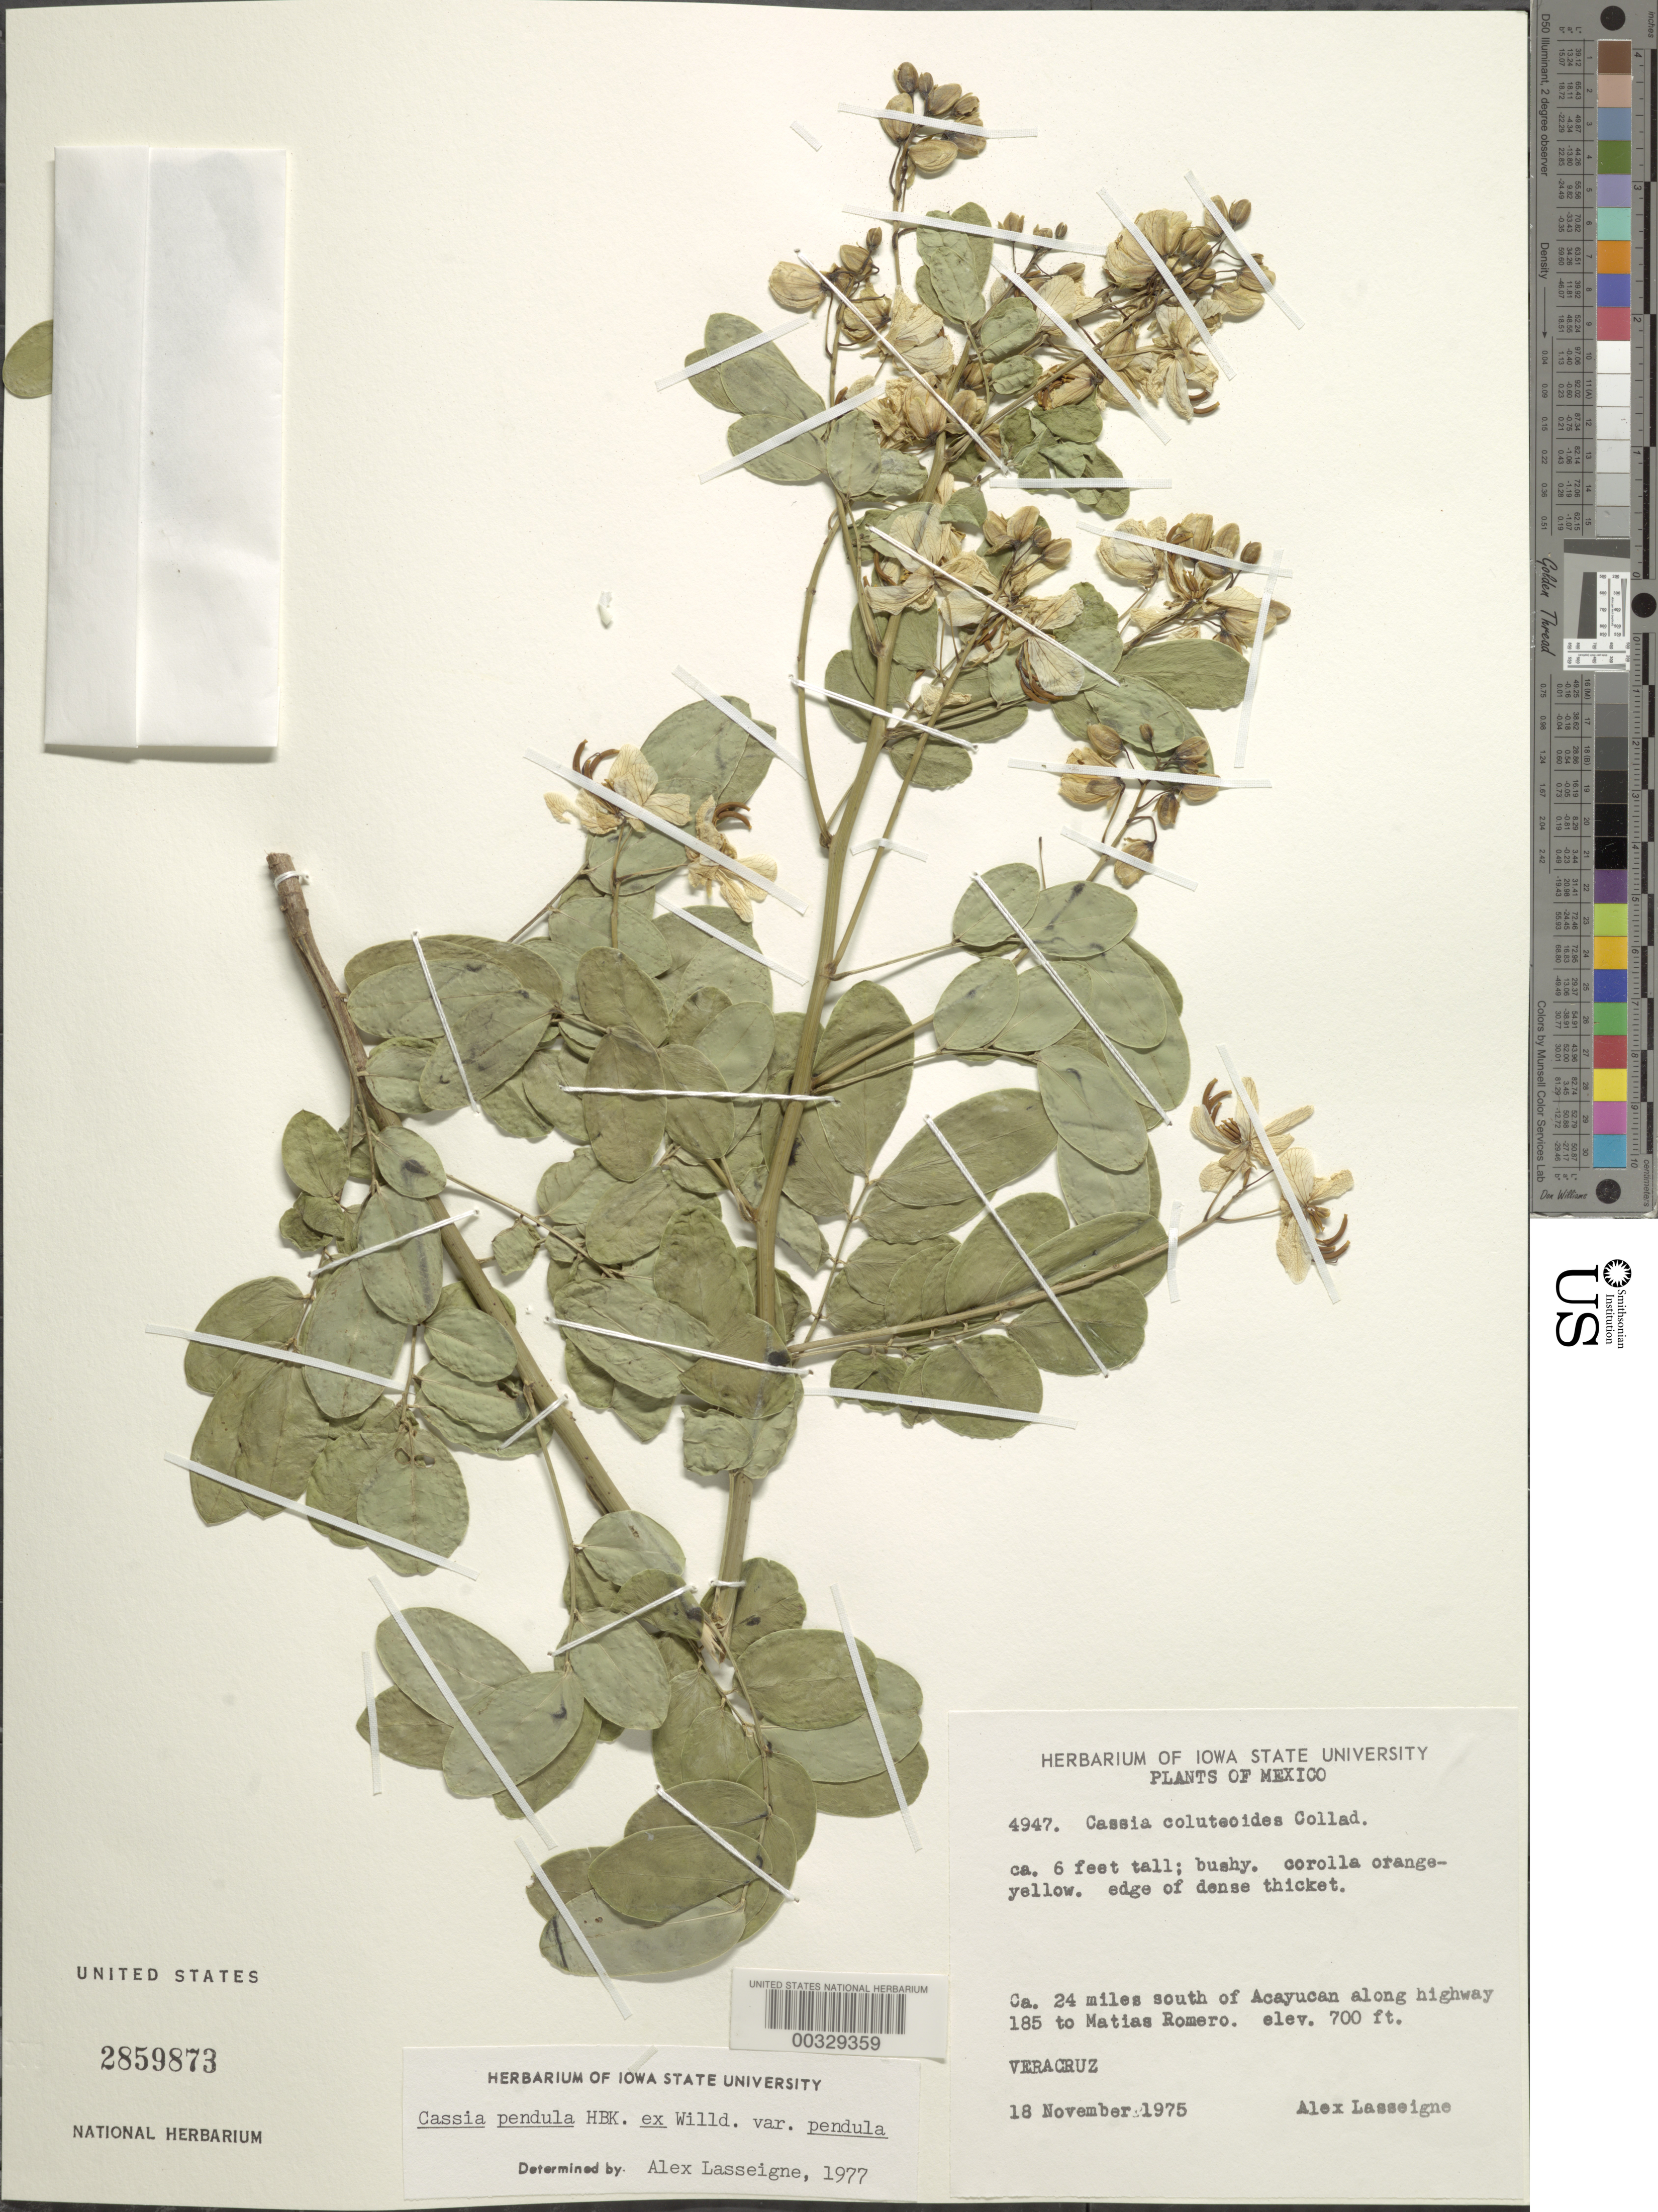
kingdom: Plantae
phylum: Tracheophyta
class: Magnoliopsida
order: Fabales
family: Fabaceae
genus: Senna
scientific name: Senna pendula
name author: (Humb. & Bonpl. ex Willd.) H.S. Irwin & Barneby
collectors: A. Lasseigne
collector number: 4947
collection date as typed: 18 Nov 1975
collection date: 1975-11-18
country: Mexico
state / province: Veracruz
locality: Ca 24 mi S of acayucan along highway 185 to matias romero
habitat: Edge of dense thicket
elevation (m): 213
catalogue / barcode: US 2859873